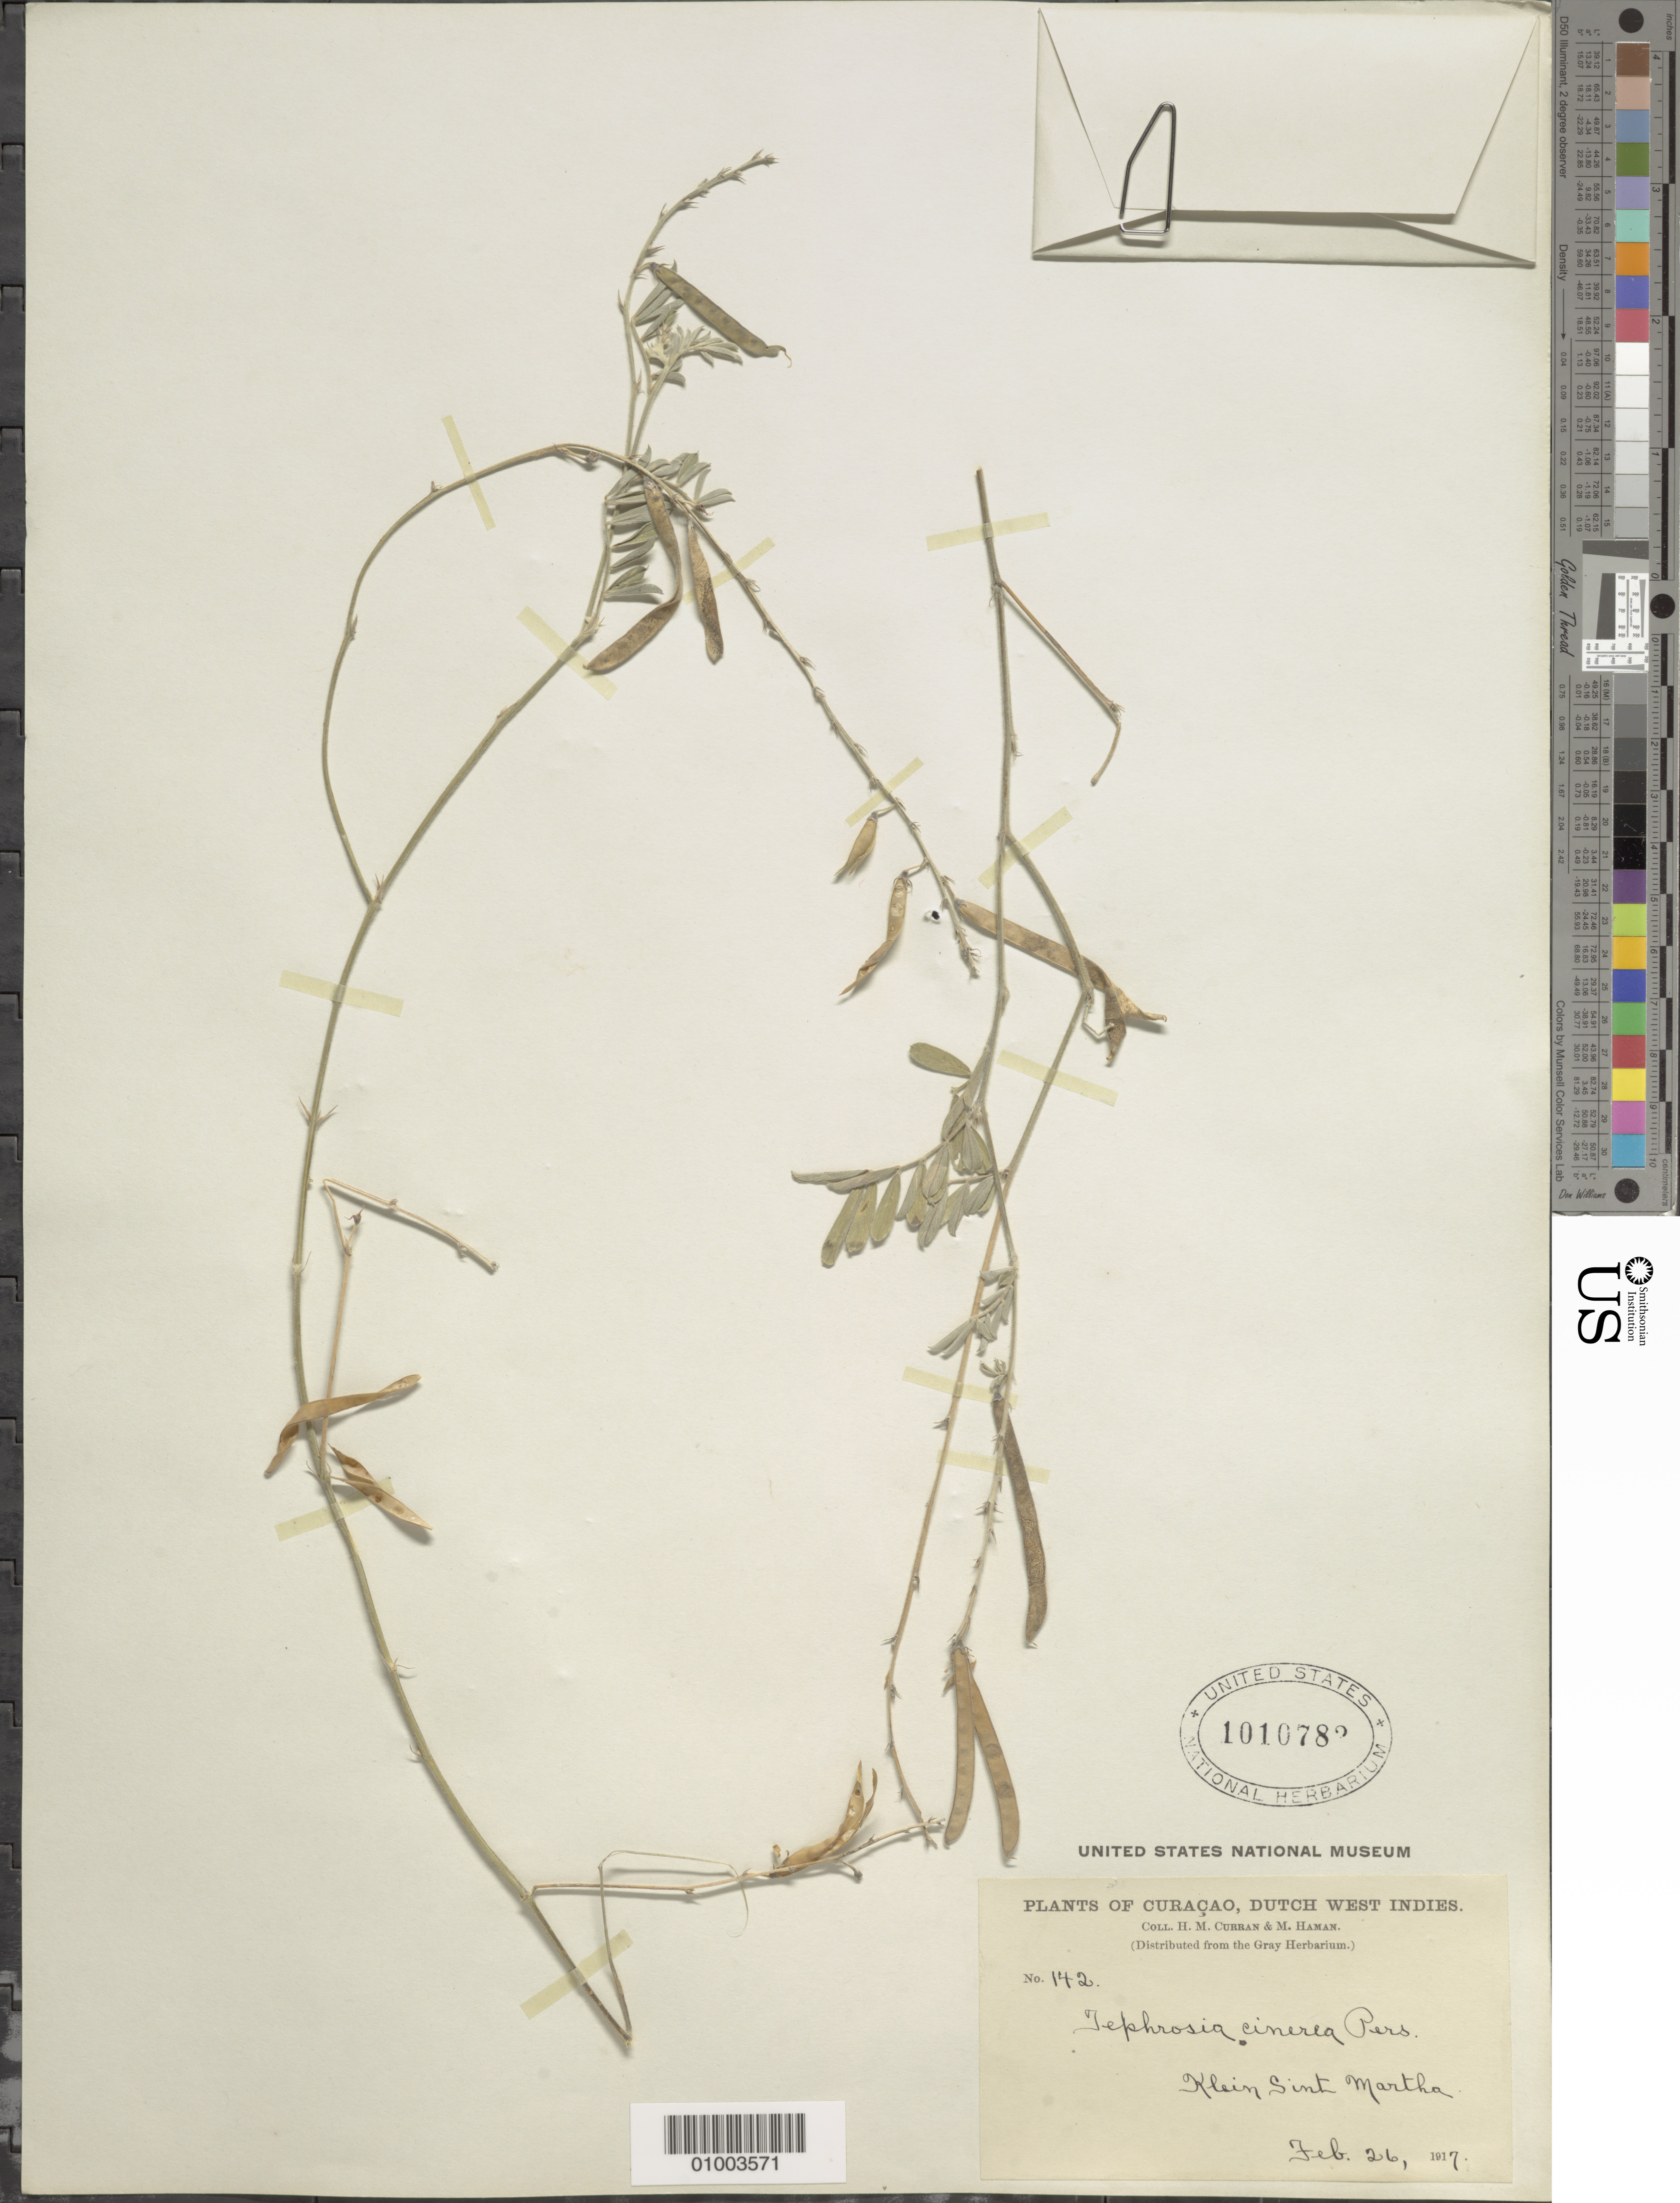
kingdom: Plantae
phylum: Tracheophyta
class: Magnoliopsida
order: Fabales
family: Fabaceae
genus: Tephrosia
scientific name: Tephrosia cinerea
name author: (L.) Pers.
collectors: H. M. Curran & M. Haman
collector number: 142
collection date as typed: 26 Feb 1917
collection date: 1917-02-26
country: Curaçao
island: Curaçao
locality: Klein Sint Martha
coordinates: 0 N, 0 E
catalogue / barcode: US 1010782